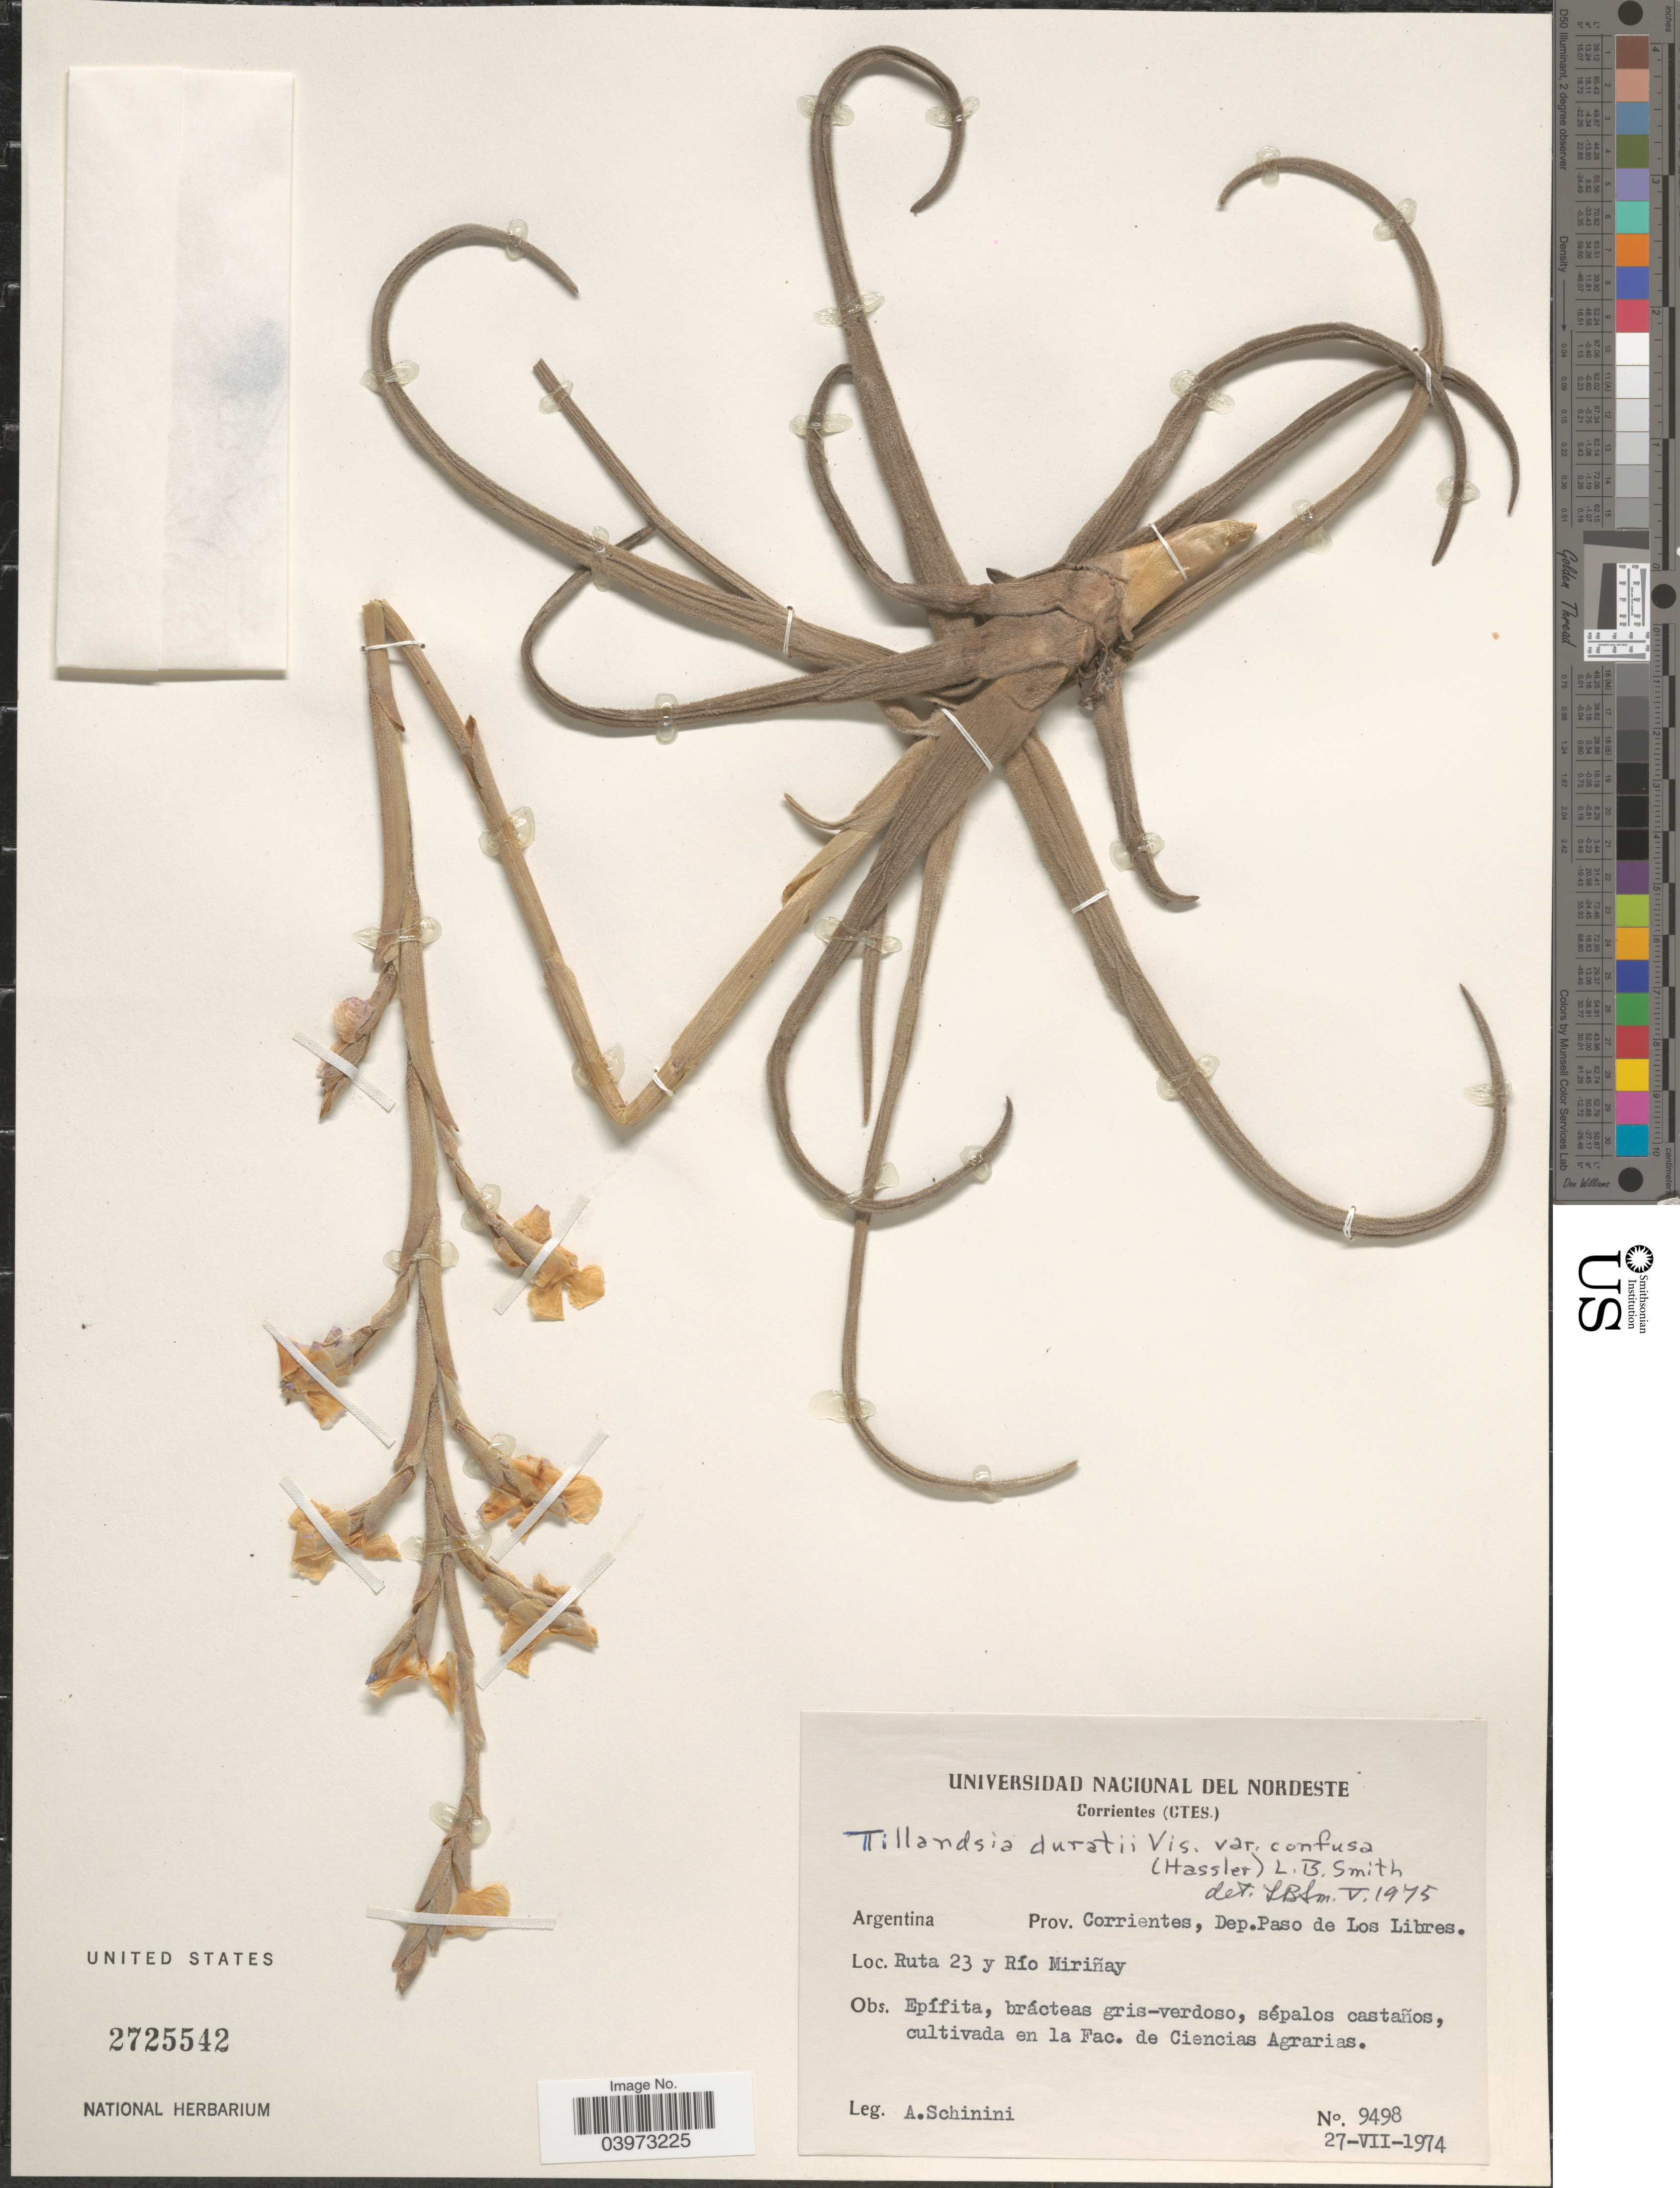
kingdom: Plantae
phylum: Tracheophyta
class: Liliopsida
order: Poales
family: Bromeliaceae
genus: Tillandsia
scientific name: Tillandsia duratii var. confusa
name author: (Hassl.) L.B. Sm.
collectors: A. Schinini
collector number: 9498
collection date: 1974-07-27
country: Argentina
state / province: Corrientes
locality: Dep.Paso de Los Libres. [unsure placement] En la Fac. de Ciencias Agrarias.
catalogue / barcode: US 2725542